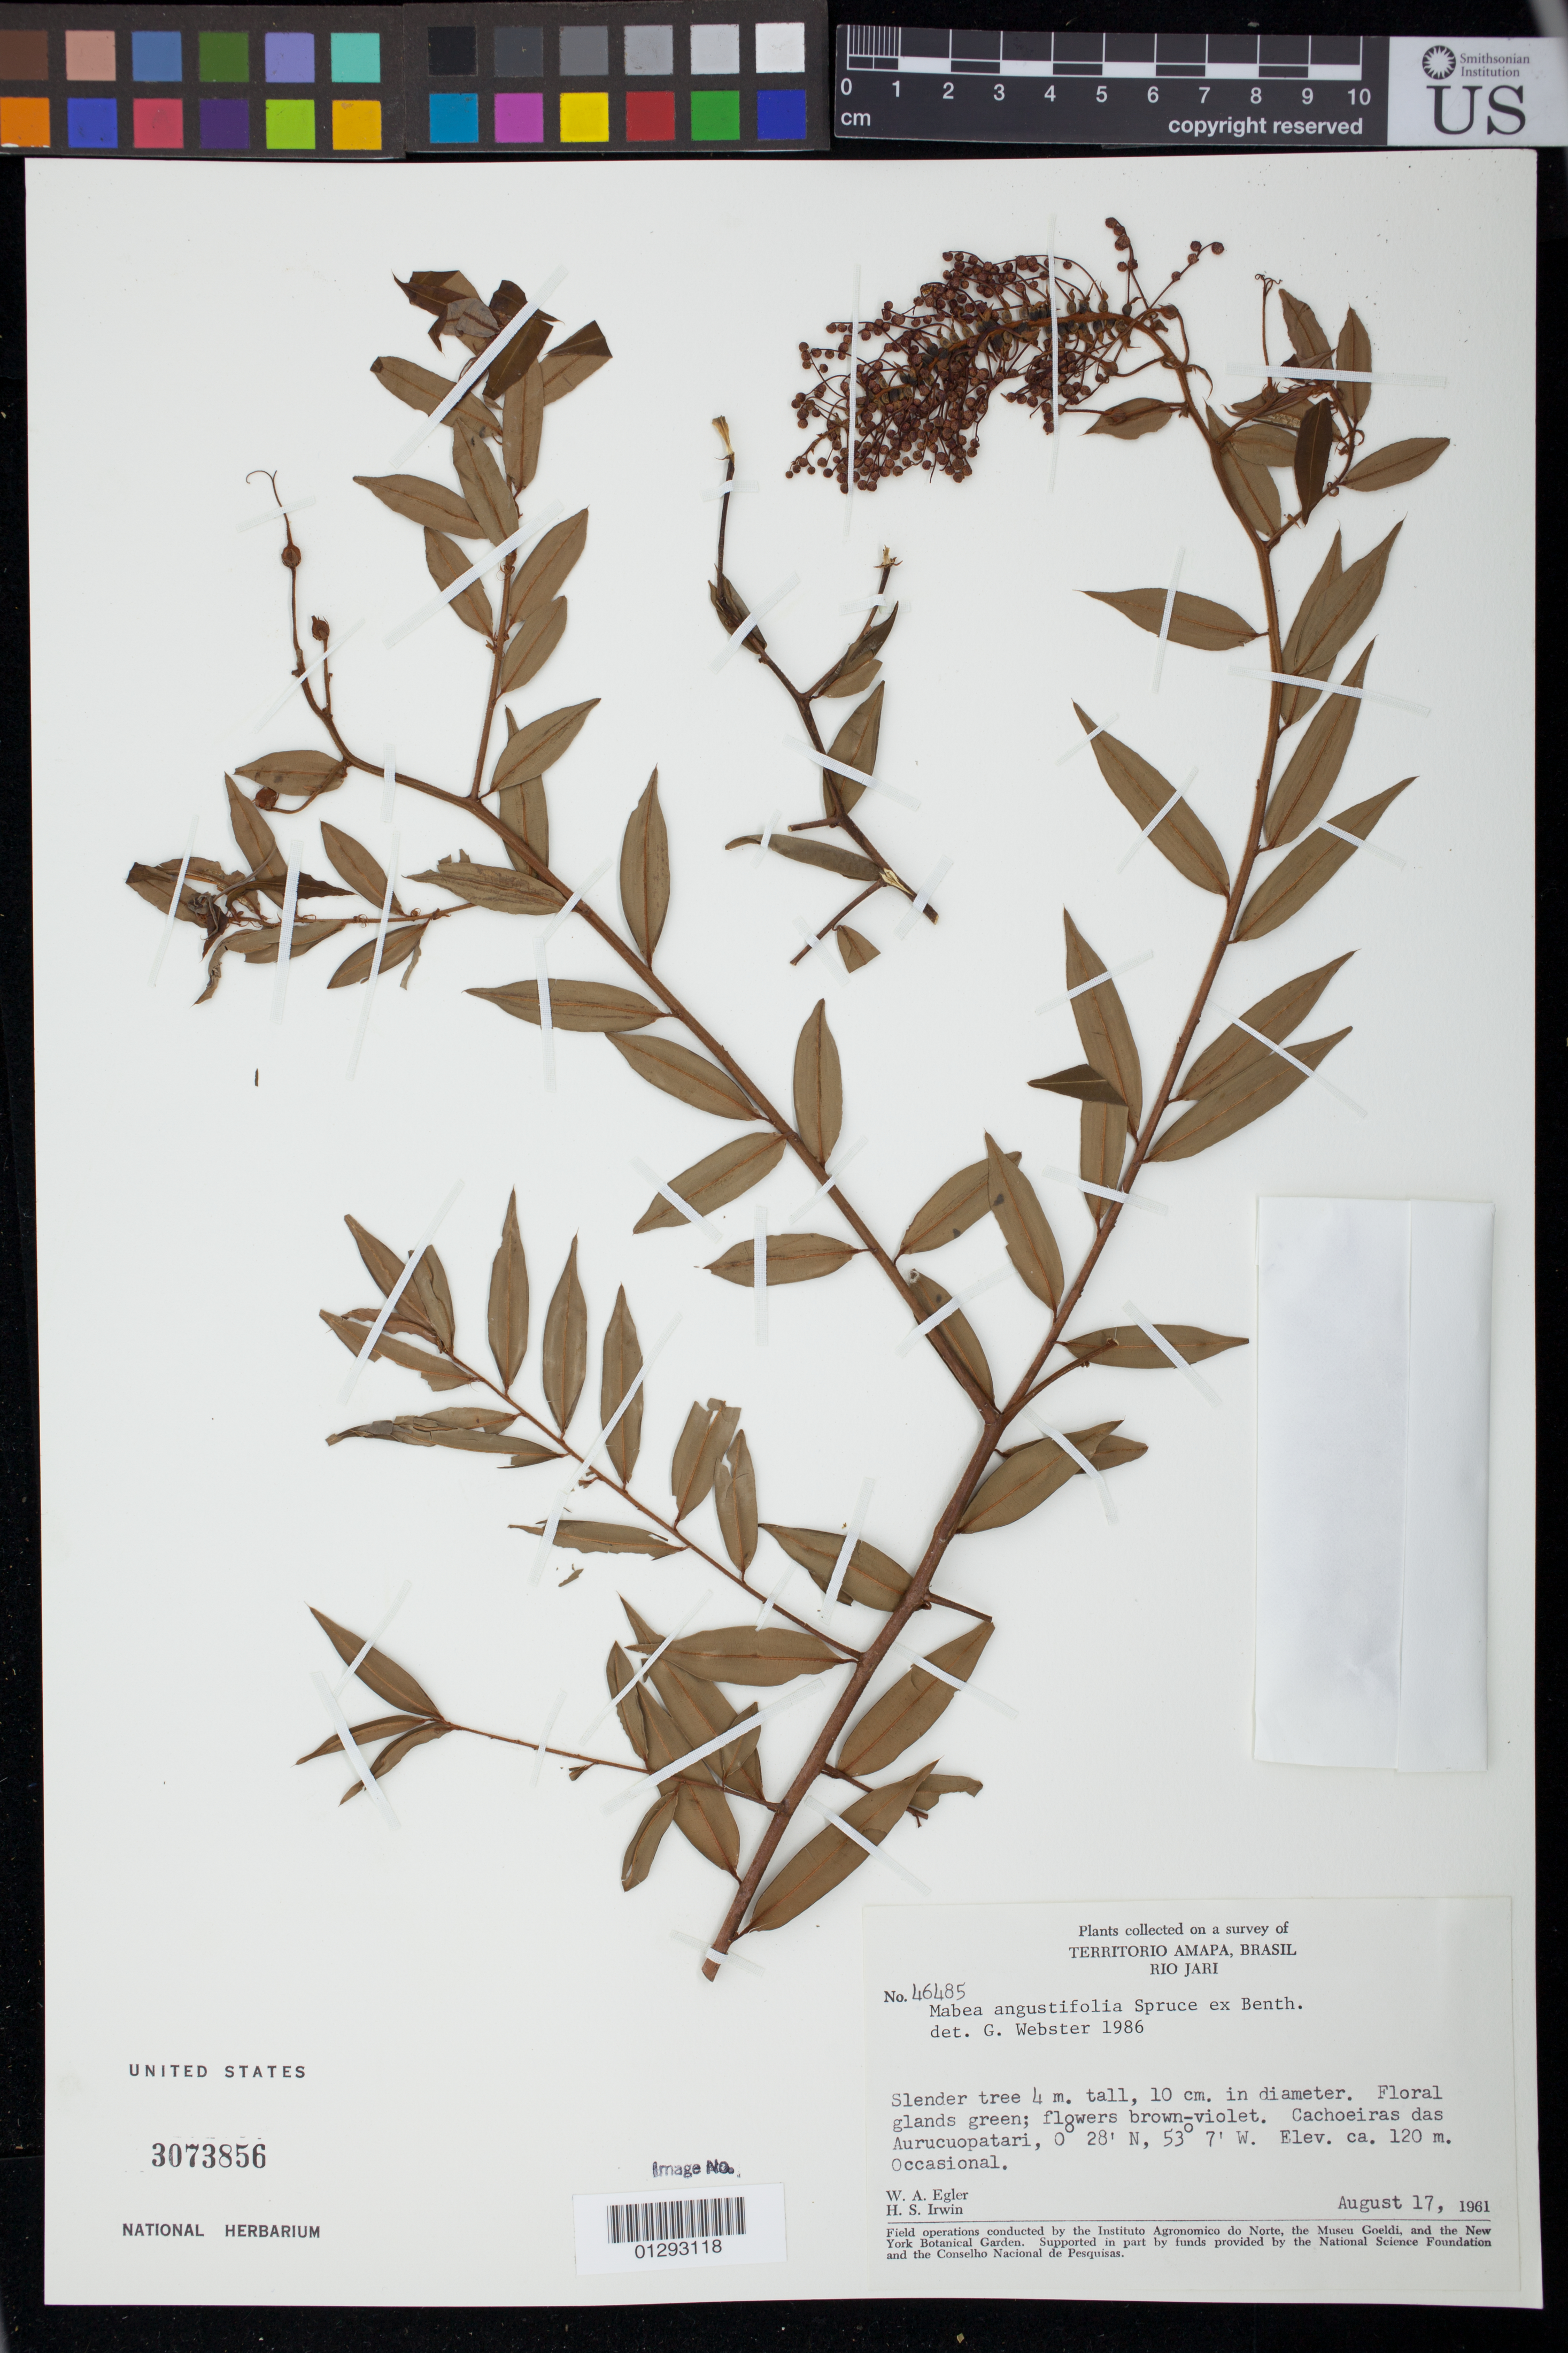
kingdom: Plantae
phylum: Tracheophyta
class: Magnoliopsida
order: Malpighiales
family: Euphorbiaceae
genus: Mabea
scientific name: Mabea angustifolia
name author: Spruce ex Benth.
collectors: W. A. Egler & H. Irwin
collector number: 46485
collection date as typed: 17 Aug 1961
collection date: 1961-08-17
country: Brazil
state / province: Amapá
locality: Rio Jari. Cachoeiras das Aurucuopatari.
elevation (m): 120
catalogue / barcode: US 3073856